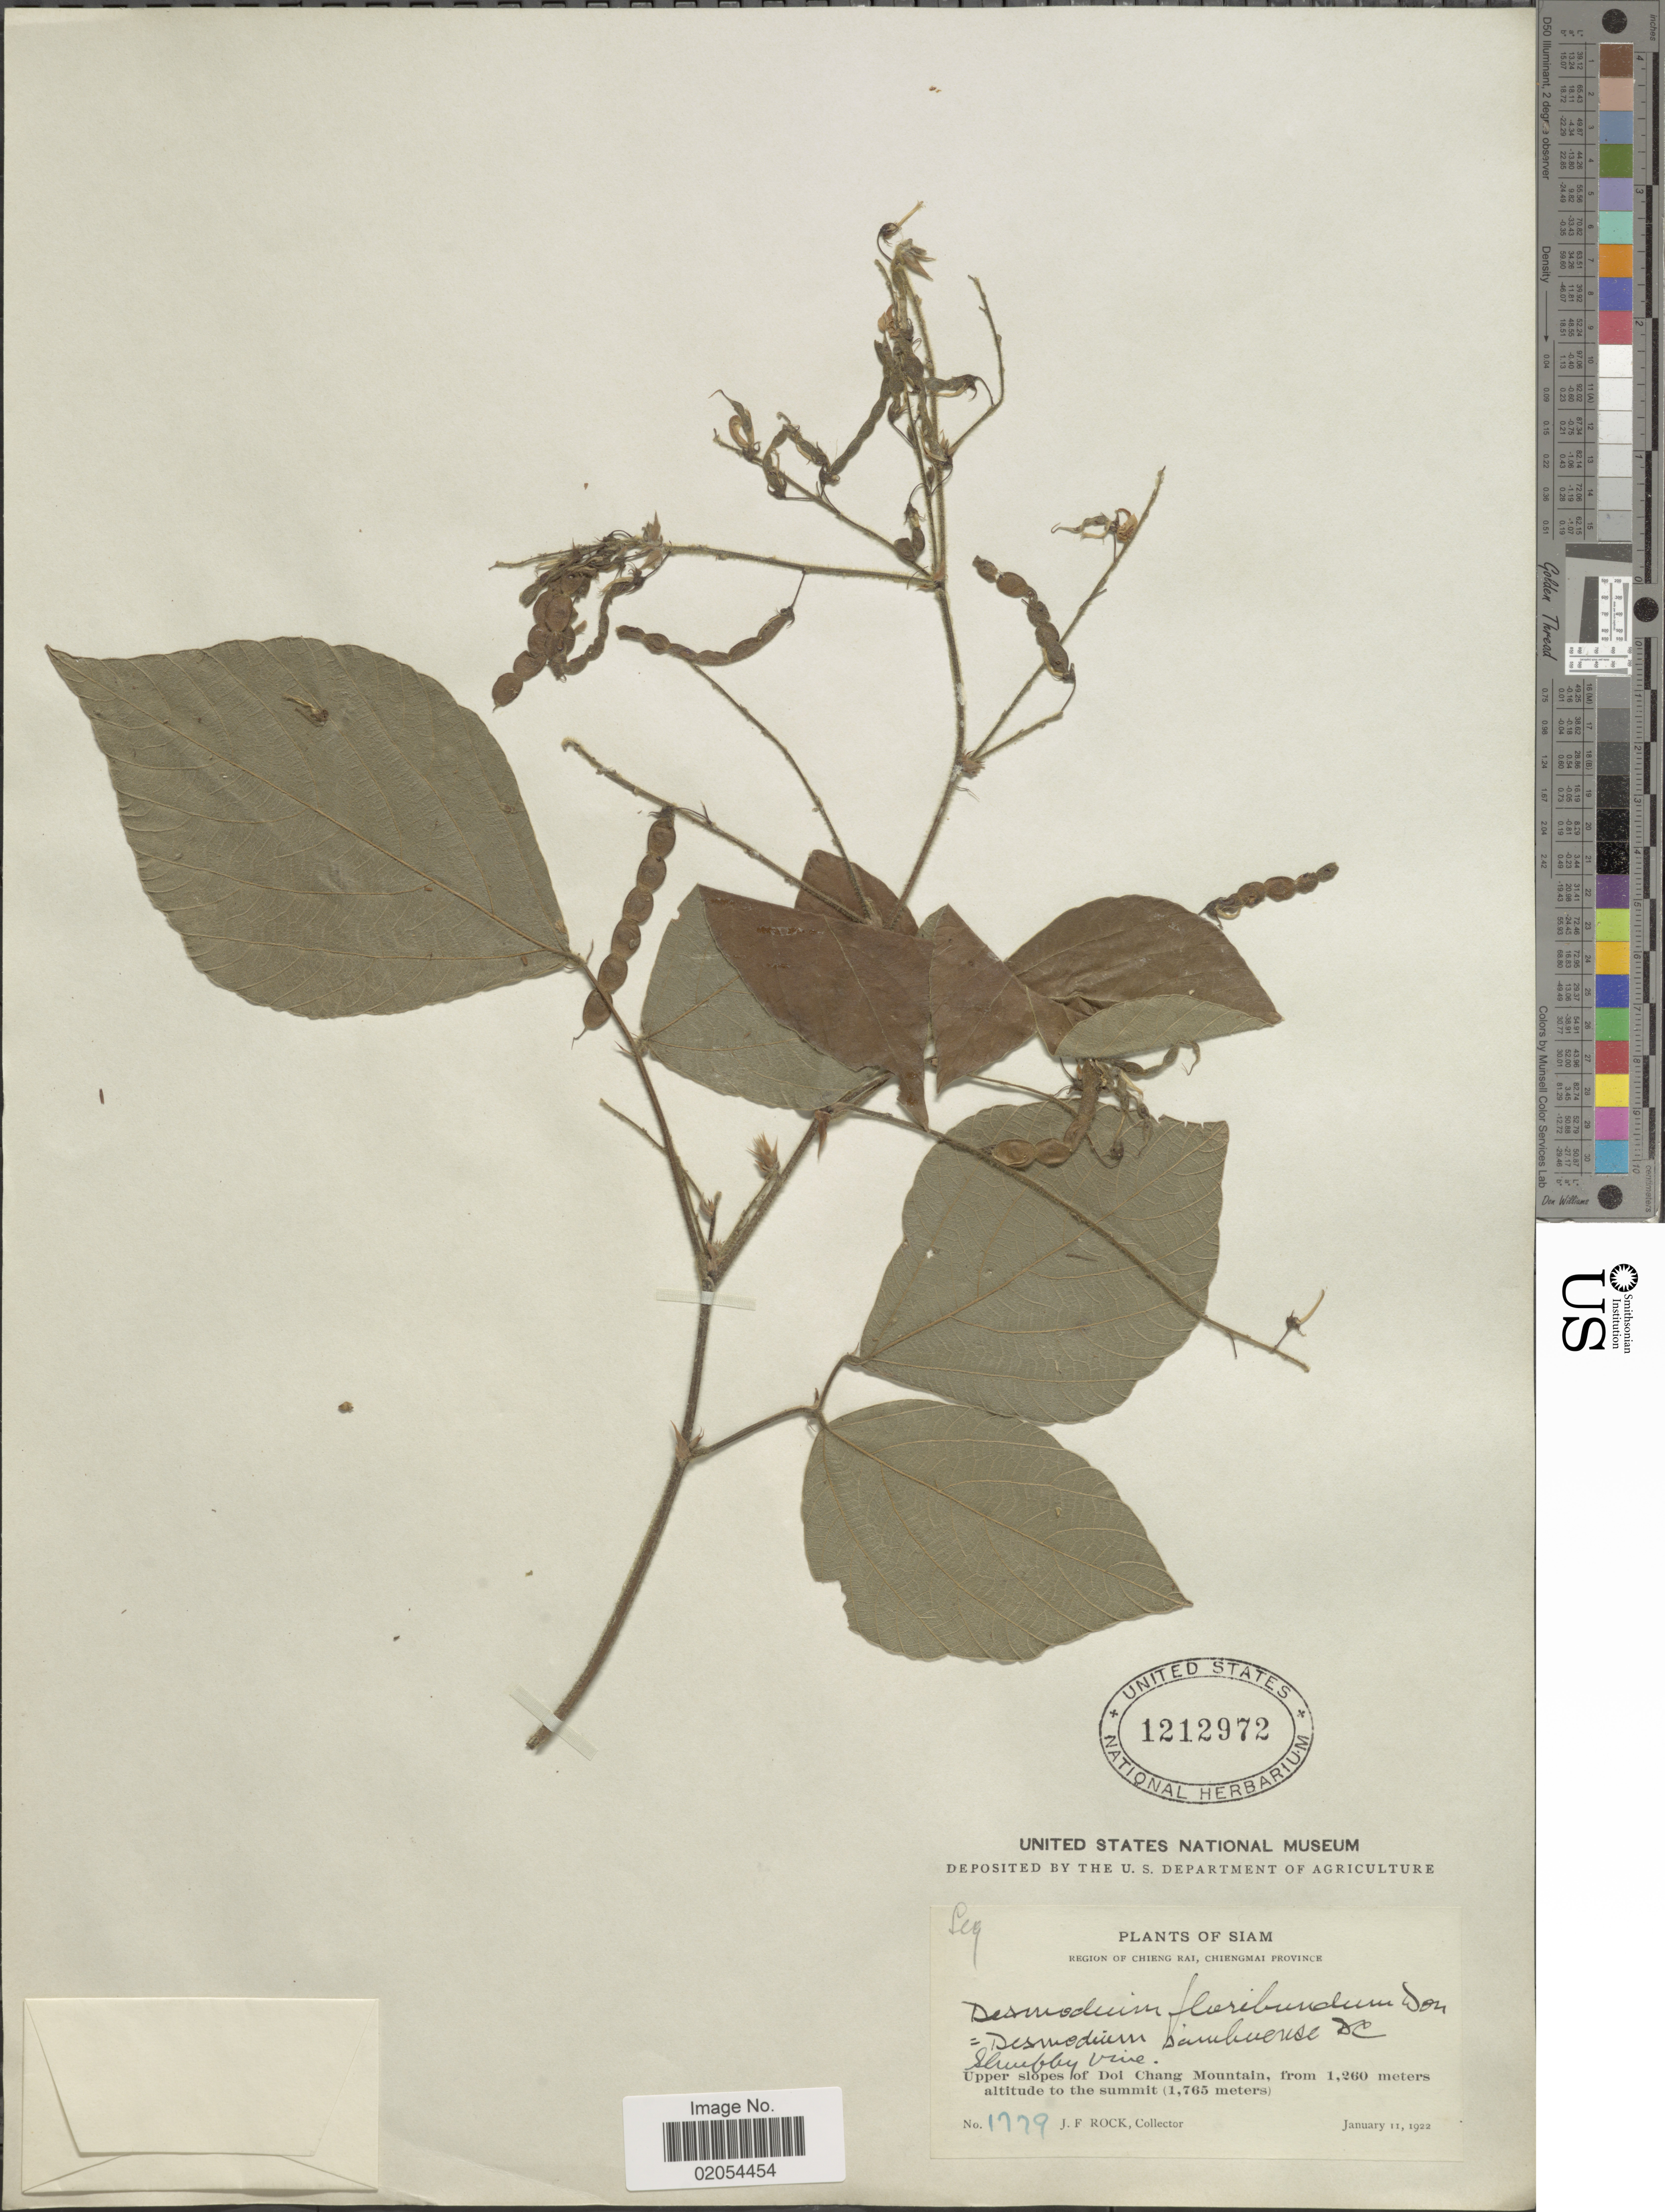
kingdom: Plantae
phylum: Tracheophyta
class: Magnoliopsida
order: Fabales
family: Fabaceae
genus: Ototropis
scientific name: Ototropis multiflora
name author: (DC.) H. Ohashi & K. Ohashi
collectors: J. Rock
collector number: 1779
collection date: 1922-01-11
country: Thailand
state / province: Chiang Mai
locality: Region of Chieng Rai, Chiengmai Province, Upper slopes of Doi Chang Mountain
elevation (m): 1260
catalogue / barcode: US 1212972